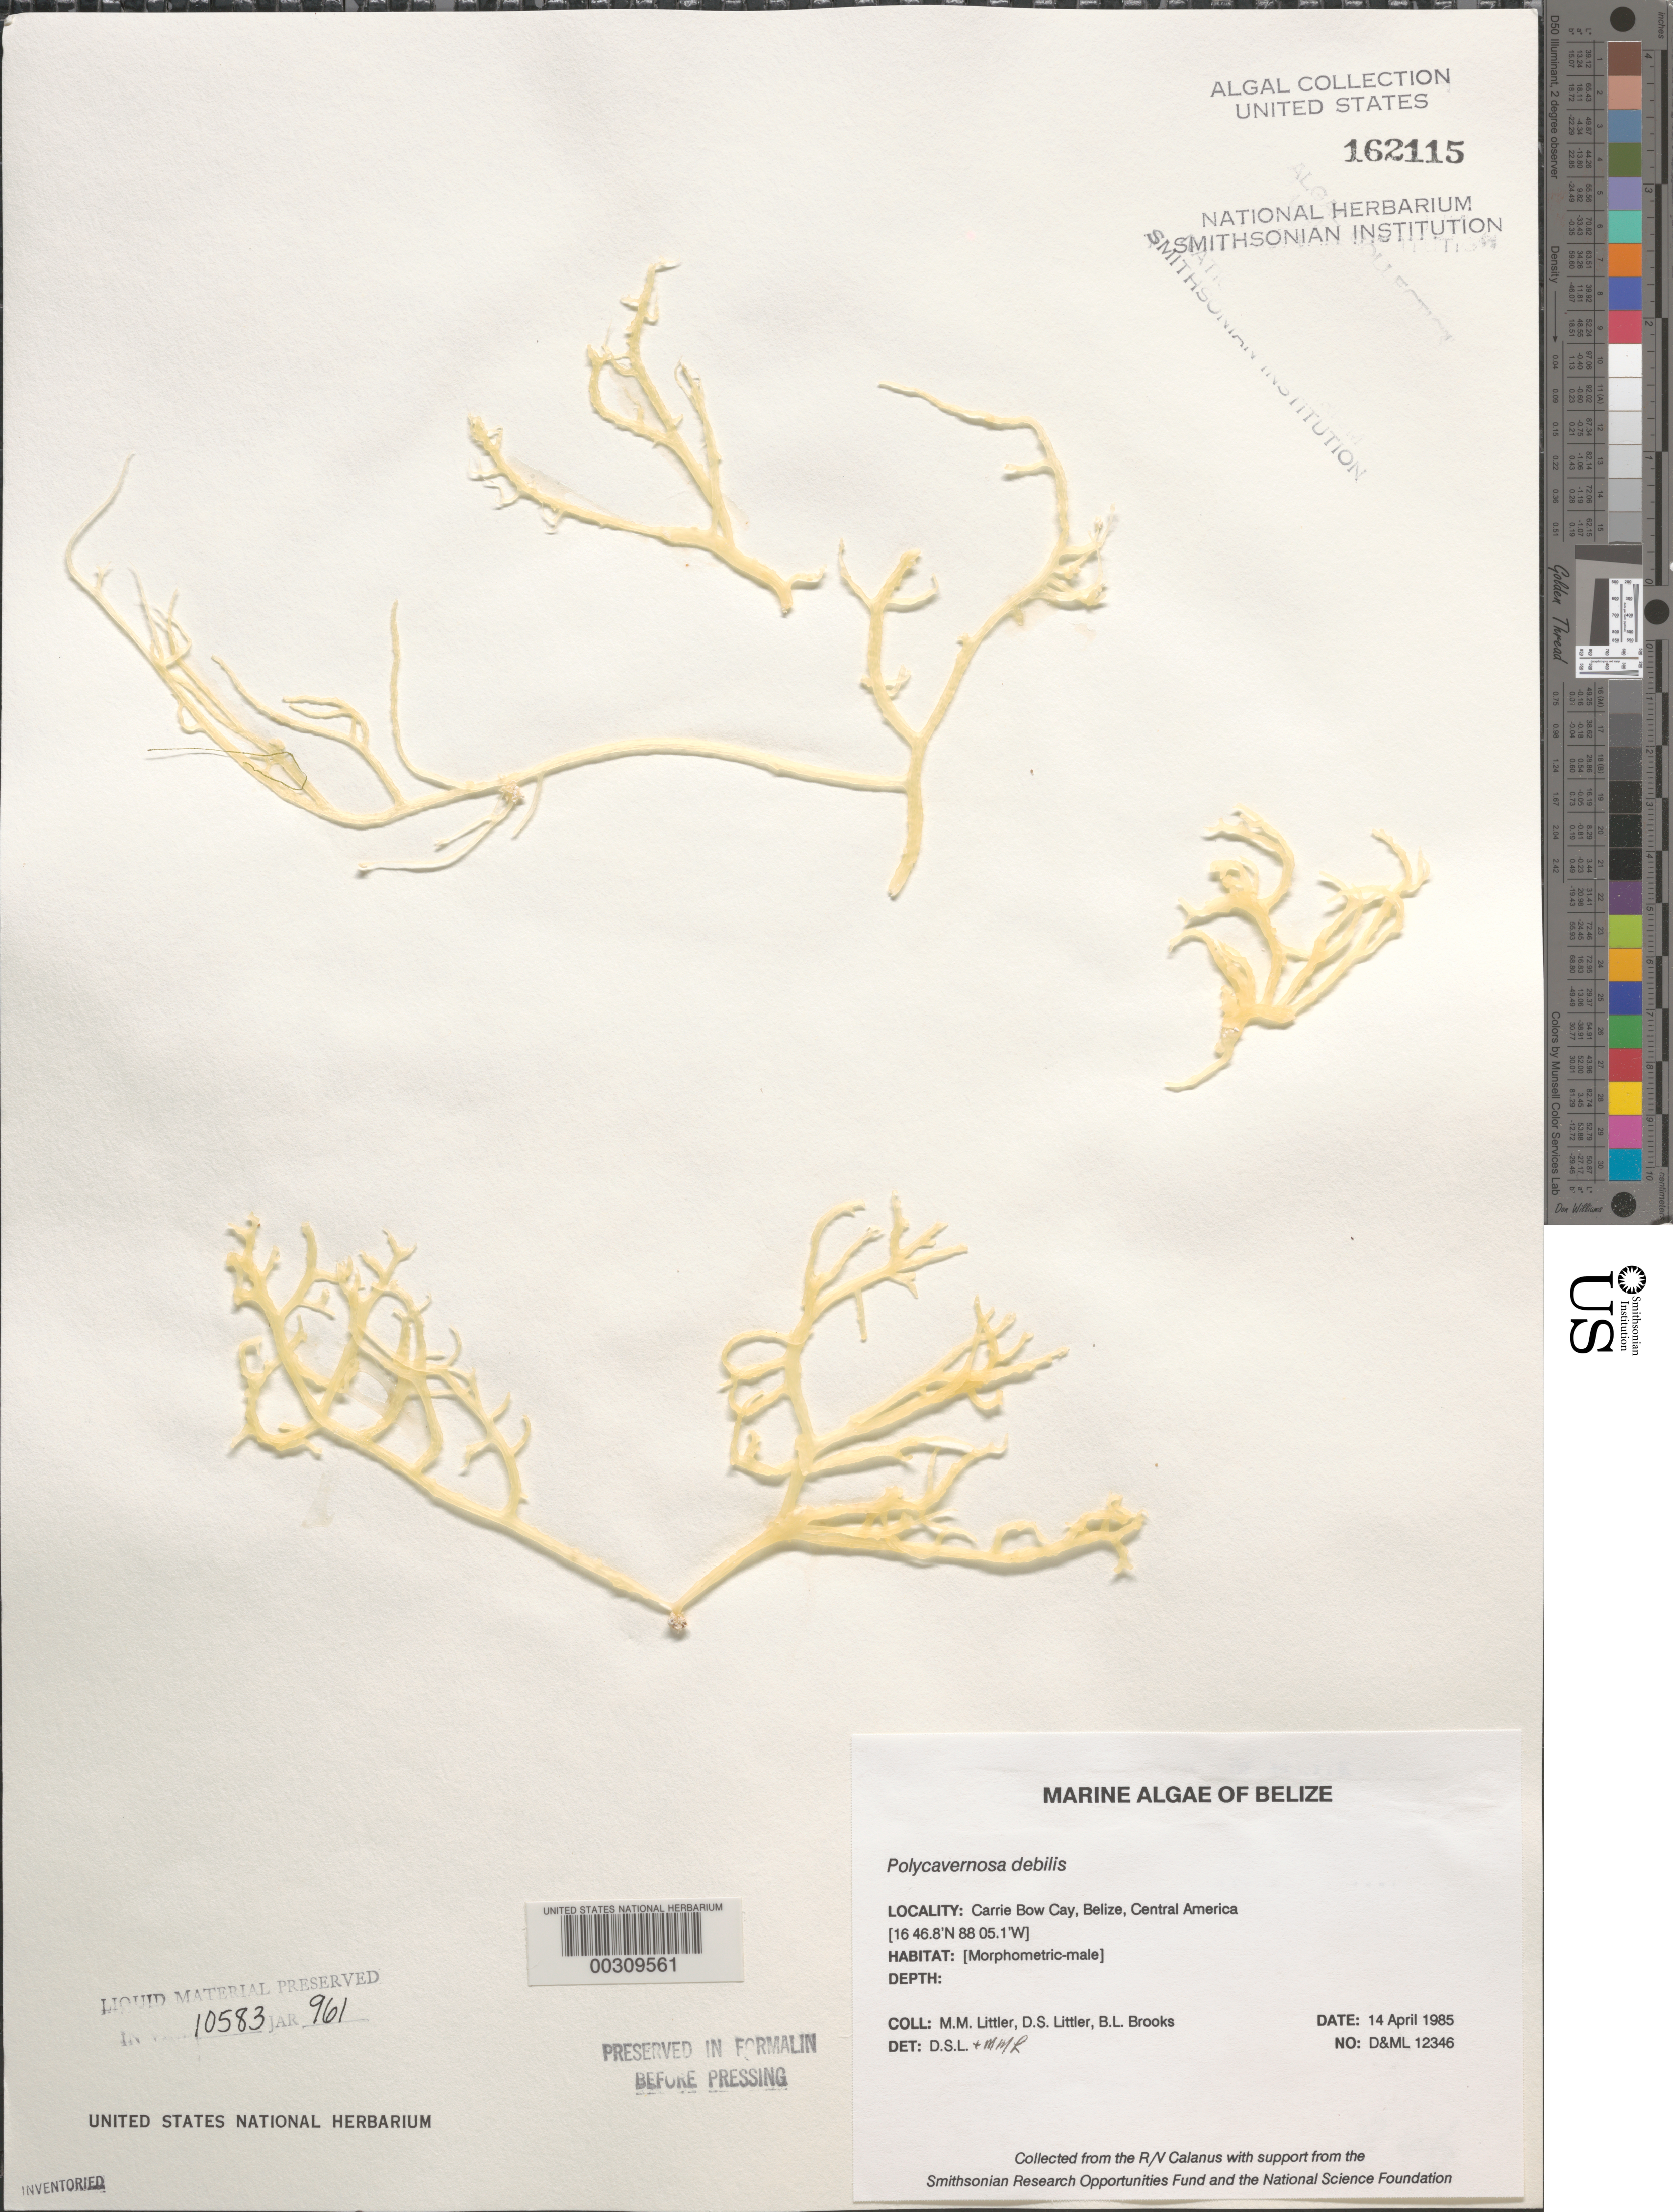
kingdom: Plantae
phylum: Rhodophyta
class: Florideophyceae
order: Gracilariales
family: Gracilariaceae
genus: Polycavernosa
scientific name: Polycavernosa debilis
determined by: Littler, D. S.; Littler, M. M.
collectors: M. M. Littler, D. S. Littler & B. Brooks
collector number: D&ML 12346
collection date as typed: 14 Apr 1985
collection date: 1985-04-14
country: Belize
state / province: Stann Creek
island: Carrie Bow Cay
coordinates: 16 46.8' N, 88 05.1' W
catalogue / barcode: US 162115